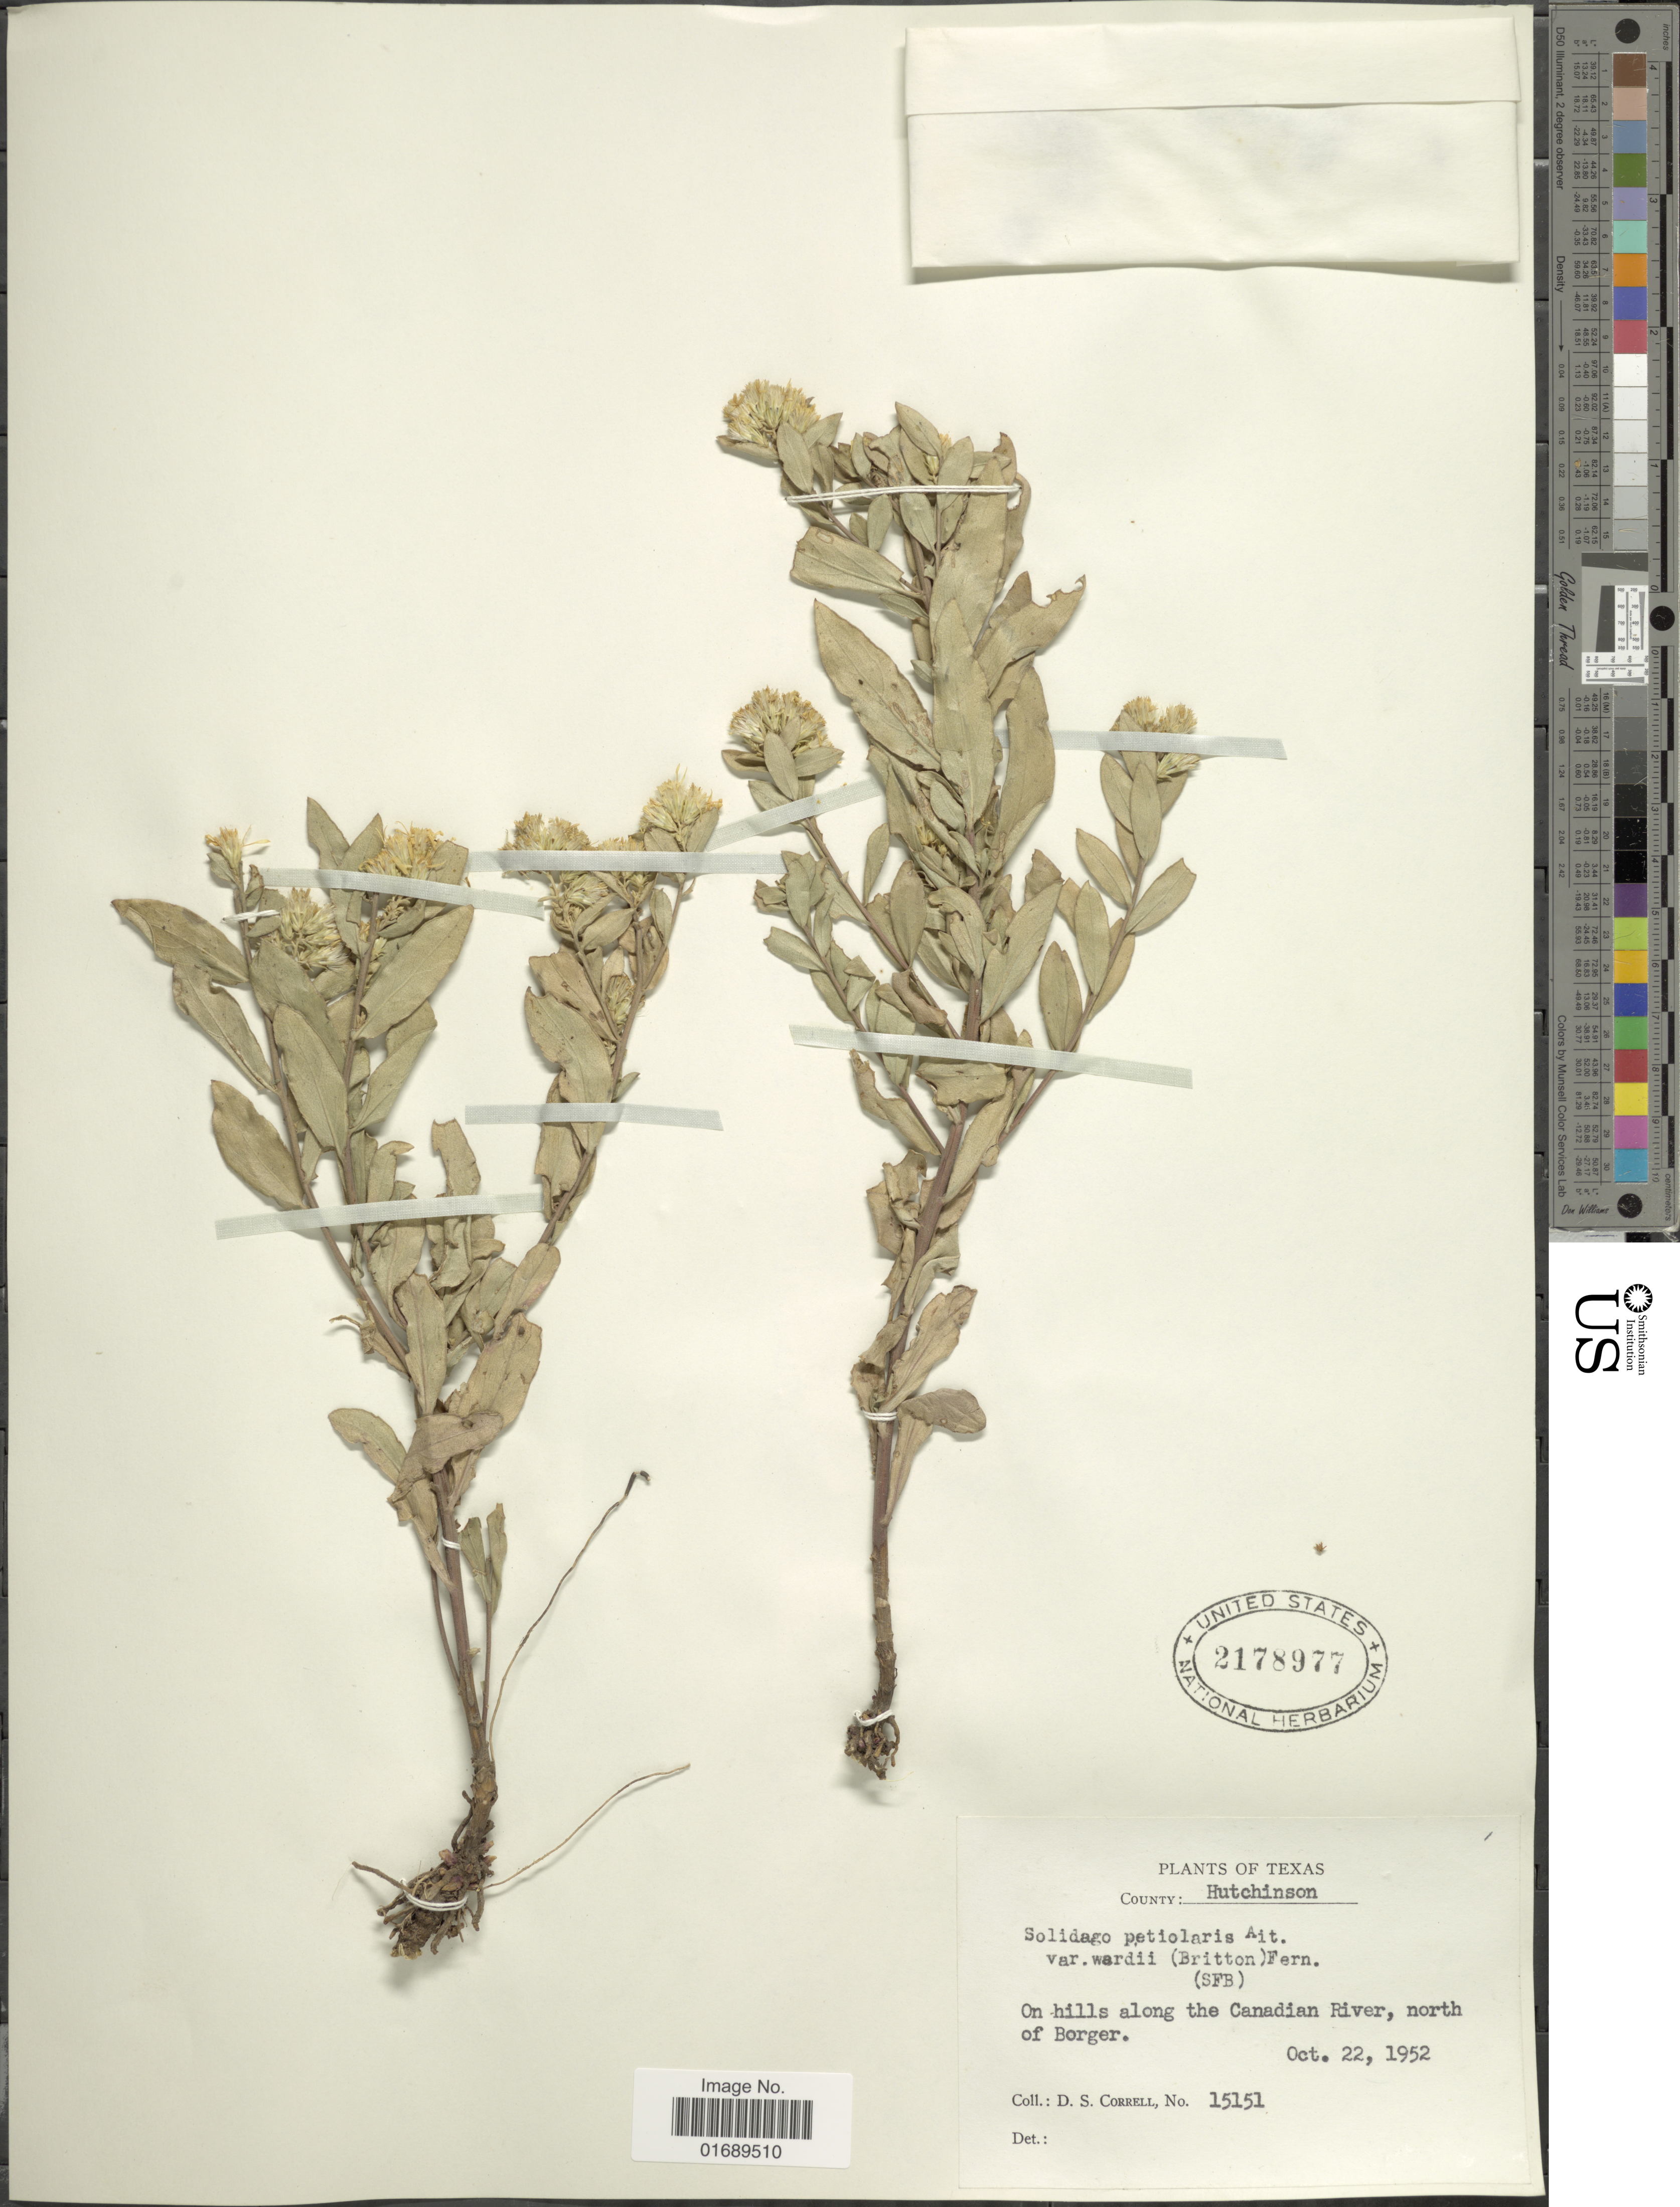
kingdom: Plantae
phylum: Tracheophyta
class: Magnoliopsida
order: Asterales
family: Asteraceae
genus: Solidago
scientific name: Solidago petiolaris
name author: Aiton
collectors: D. S. Correll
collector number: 15151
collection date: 1952-10-22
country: United States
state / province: Texas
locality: County: Hutchison, On hill along the Canadian River, north of Borger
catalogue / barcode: US 2178977